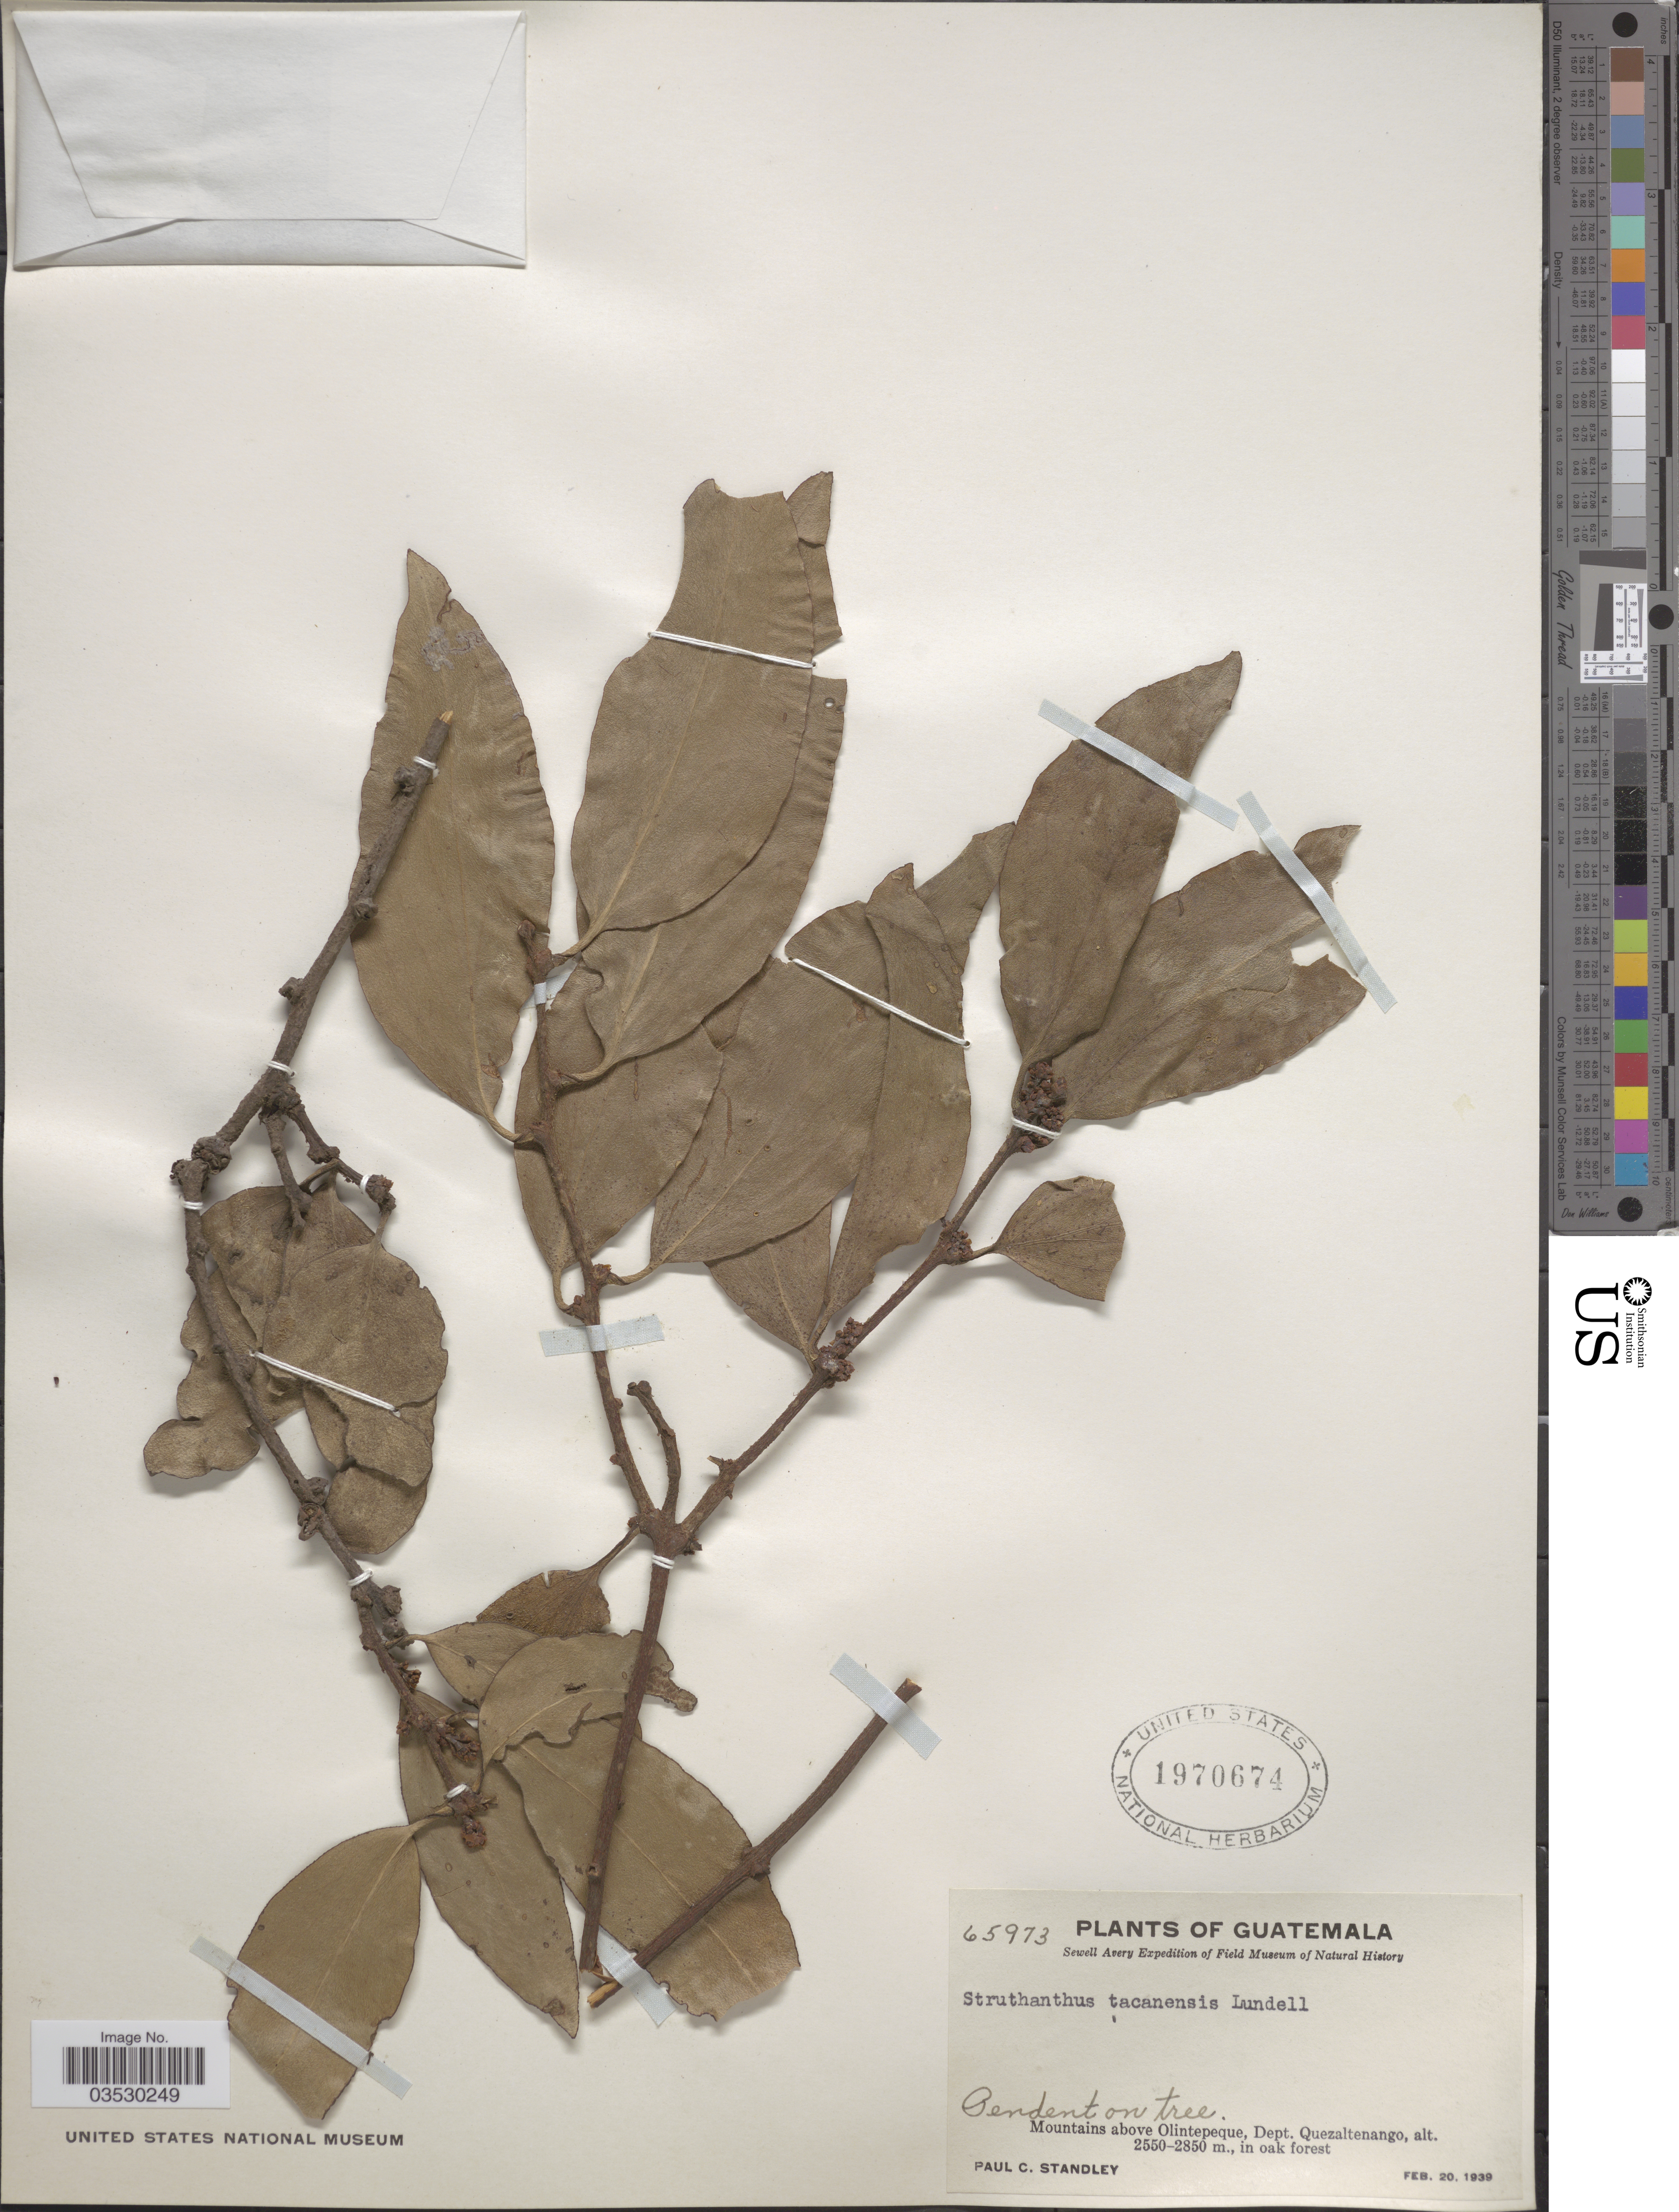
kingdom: Plantae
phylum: Tracheophyta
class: Magnoliopsida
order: Santalales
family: Loranthaceae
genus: Struthanthus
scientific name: Struthanthus tacanensis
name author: Lundell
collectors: P. C. Standley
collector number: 65973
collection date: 1939-02-20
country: Guatemala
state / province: Quetzaltenango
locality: Mountains above Olintepeque, Dept. Quezaltenango.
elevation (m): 2550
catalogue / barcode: US 1970674